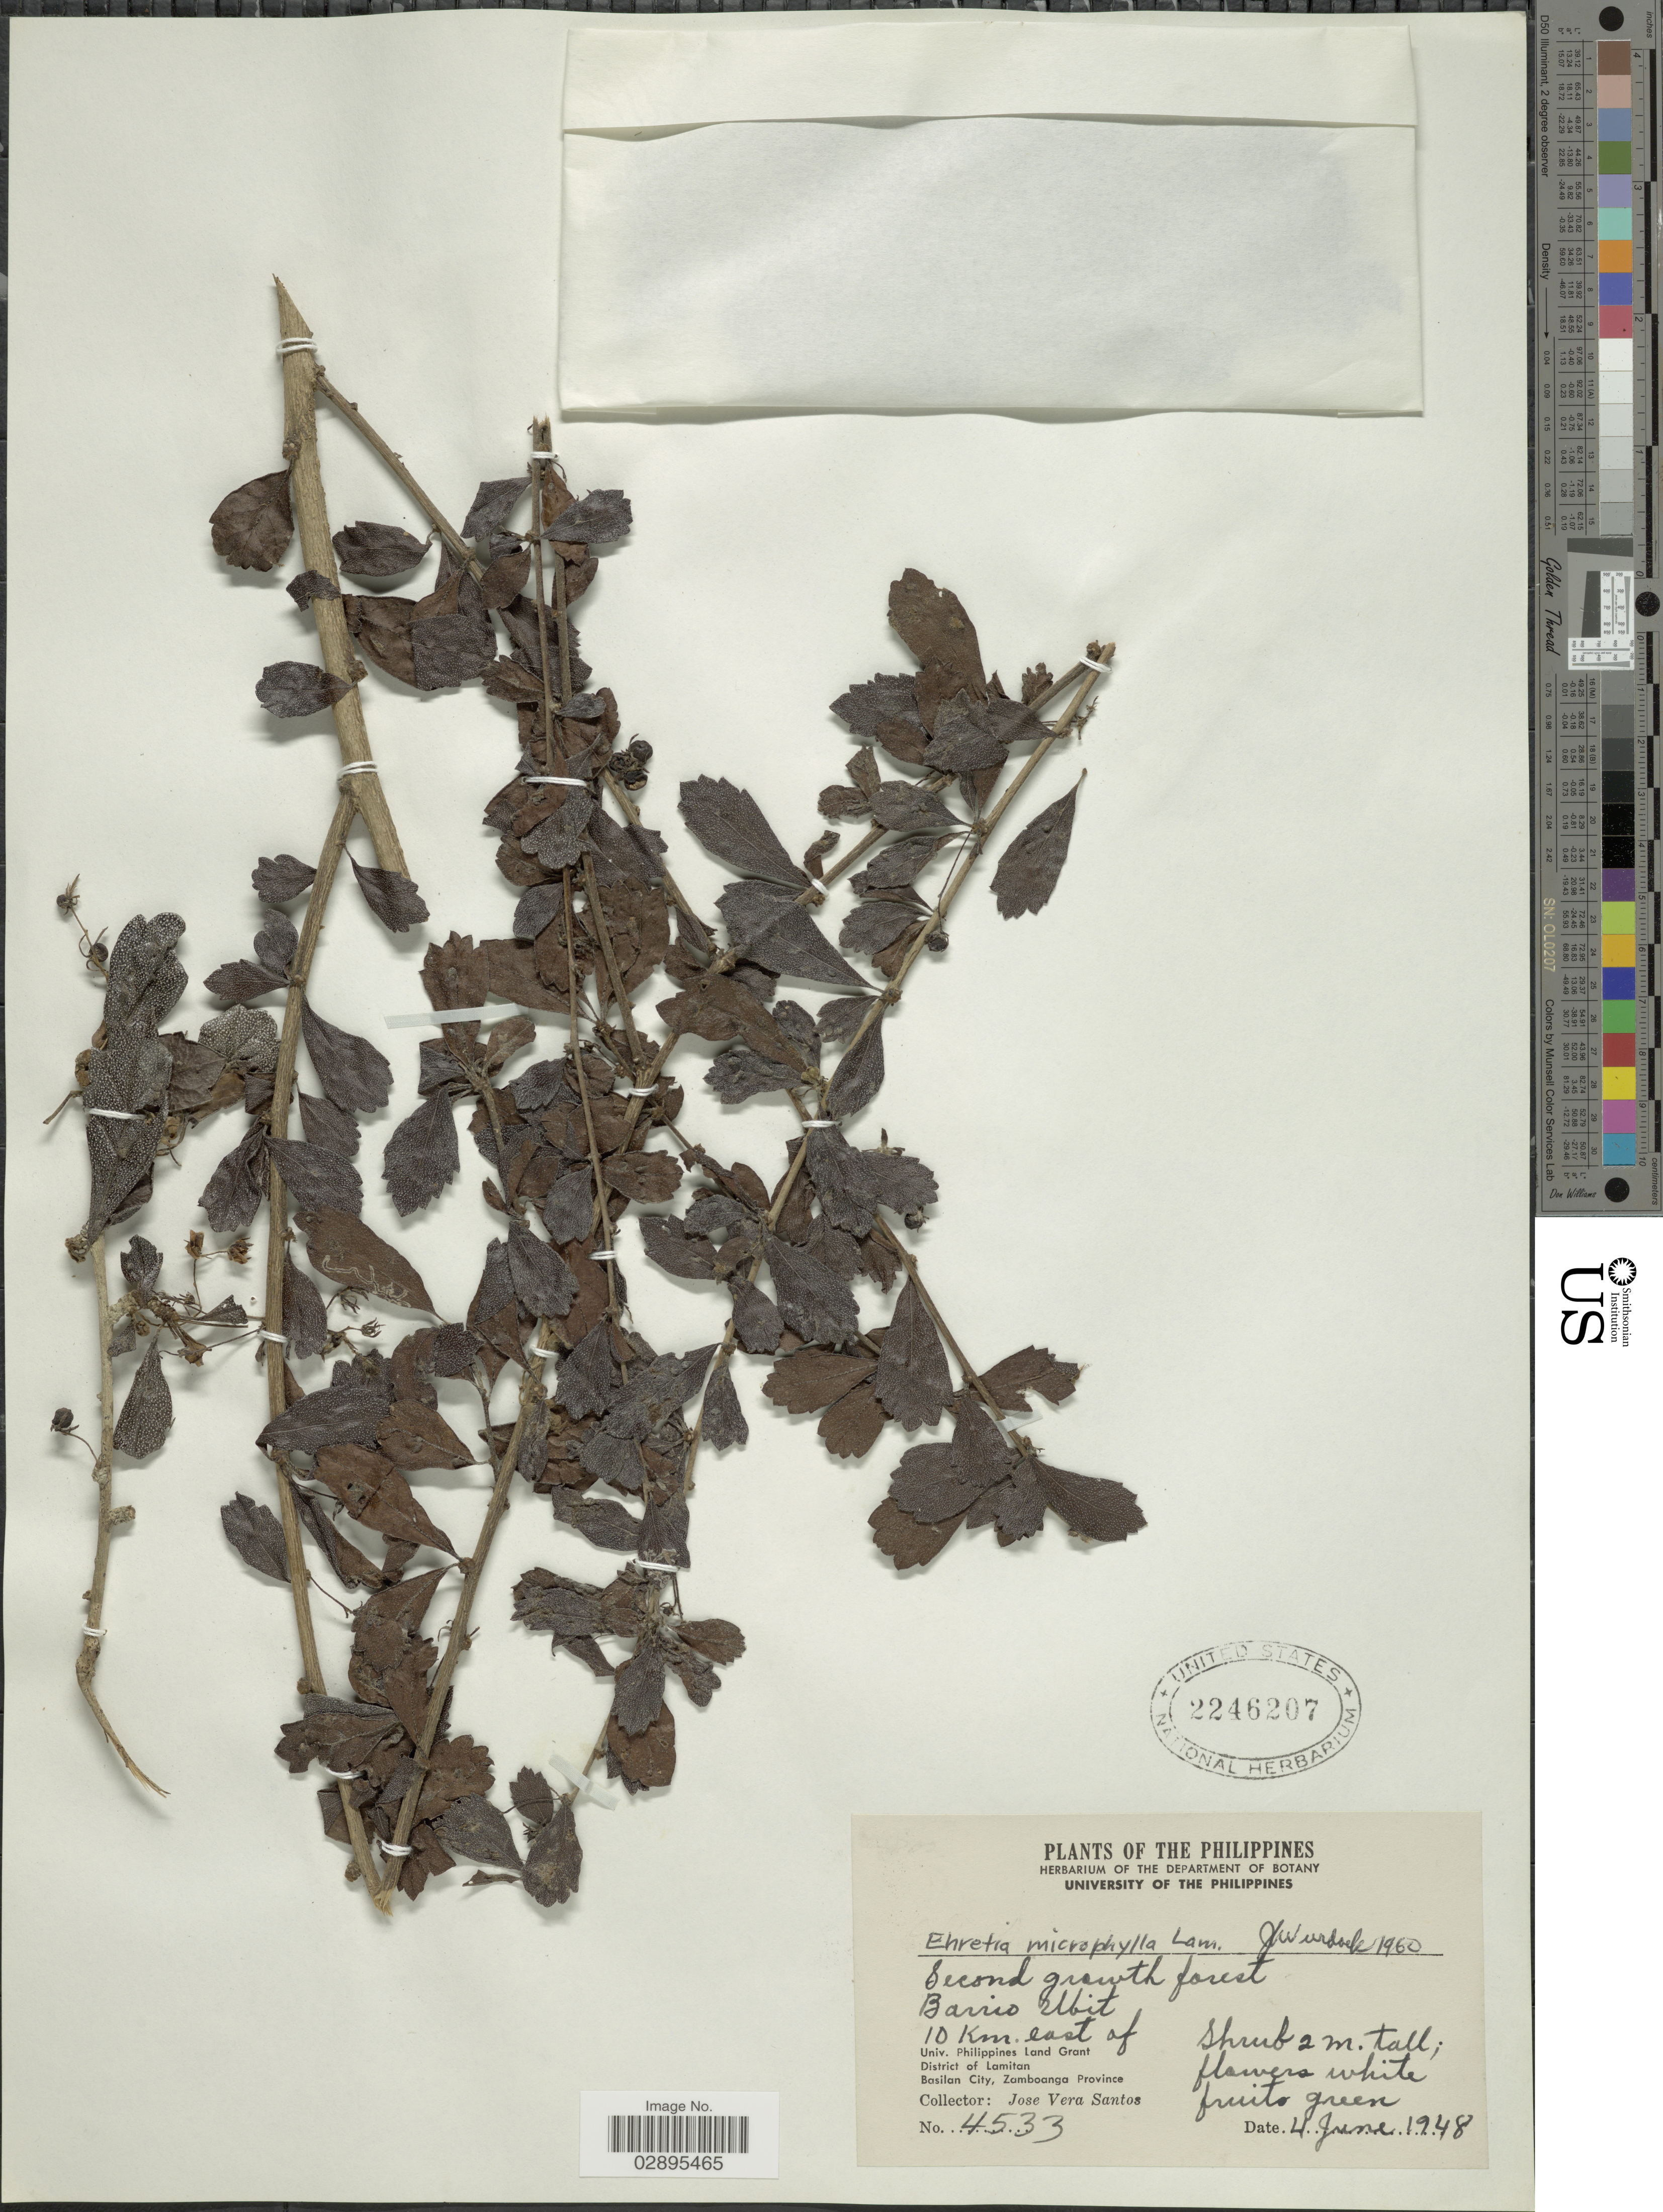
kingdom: Plantae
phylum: Tracheophyta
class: Magnoliopsida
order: Boraginales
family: Ehretiaceae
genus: Ehretia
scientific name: Ehretia microphylla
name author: Lam.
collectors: J. Santos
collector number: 4533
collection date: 1948-06-04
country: Philippines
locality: Barrio Ubit 10 km. east of Univ. Philippines Land Grant. District of Lamitan, Basilan City, Zamboanga Province.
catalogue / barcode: US 2246207